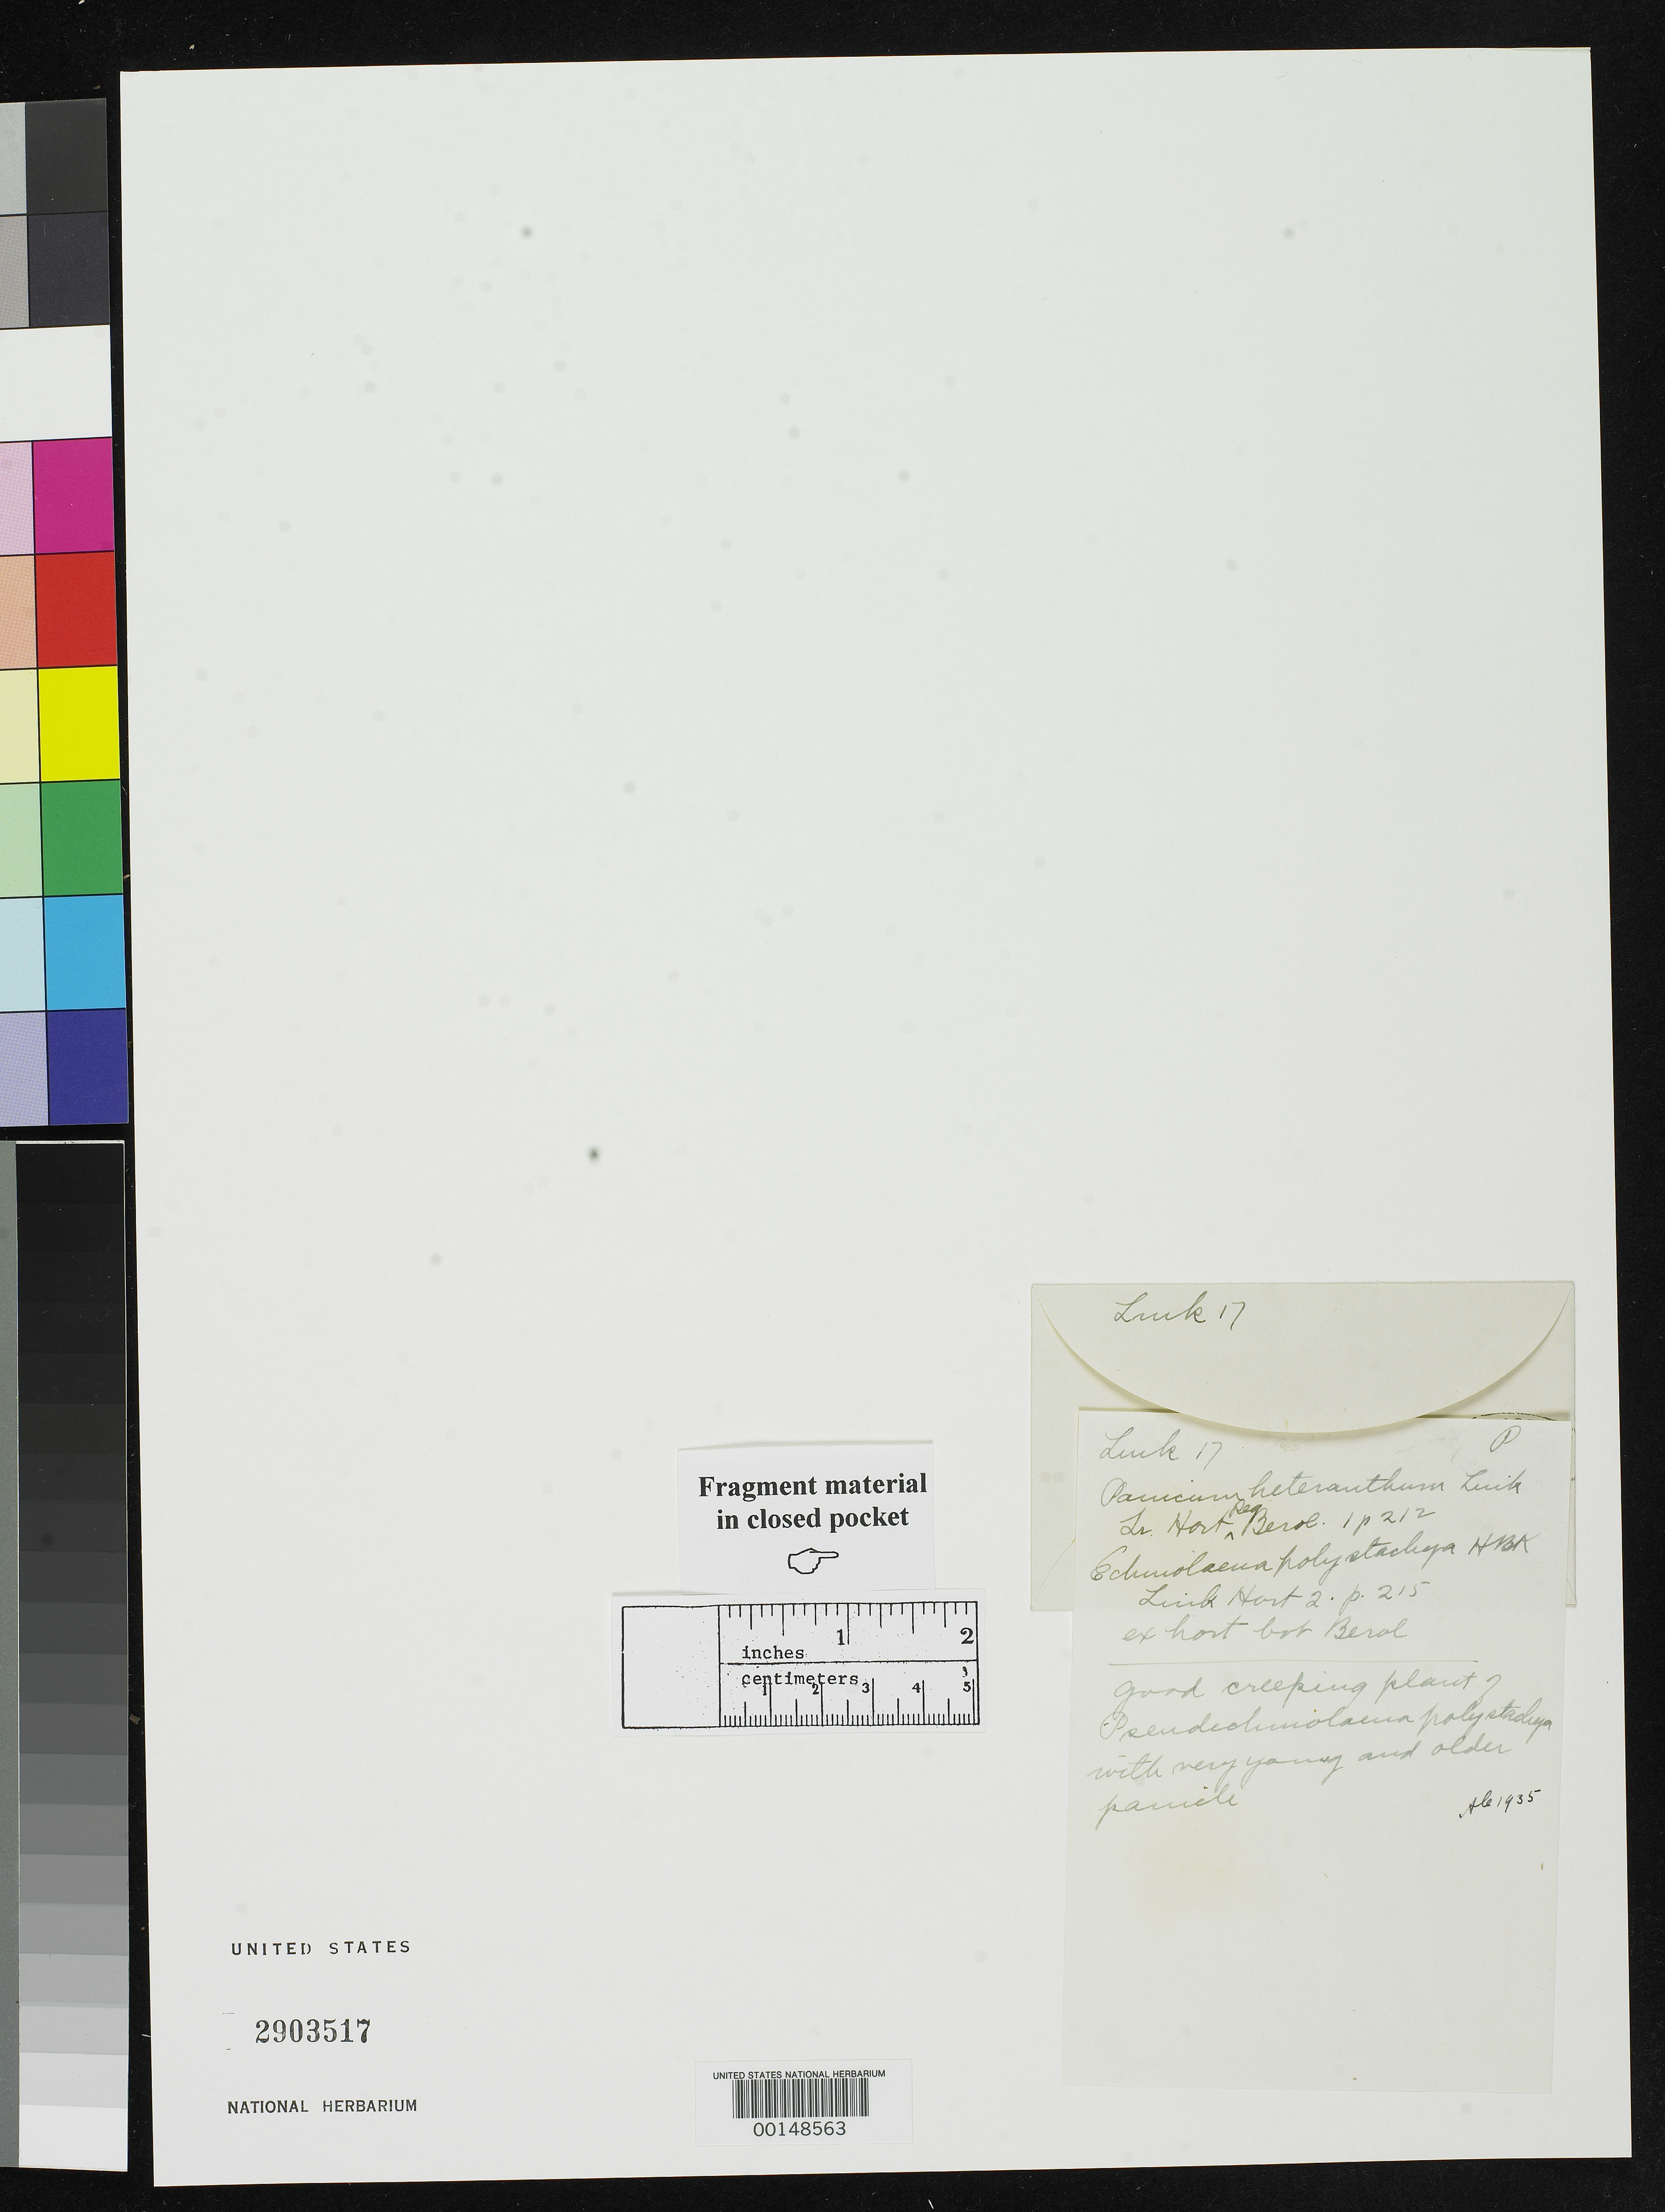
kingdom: Plantae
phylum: Tracheophyta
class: Liliopsida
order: Poales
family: Poaceae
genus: Panicum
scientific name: Panicum heteranthum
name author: Link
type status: Type Fragment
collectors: J. Link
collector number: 17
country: Brazil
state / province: Minas Gerais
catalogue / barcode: US 2903517